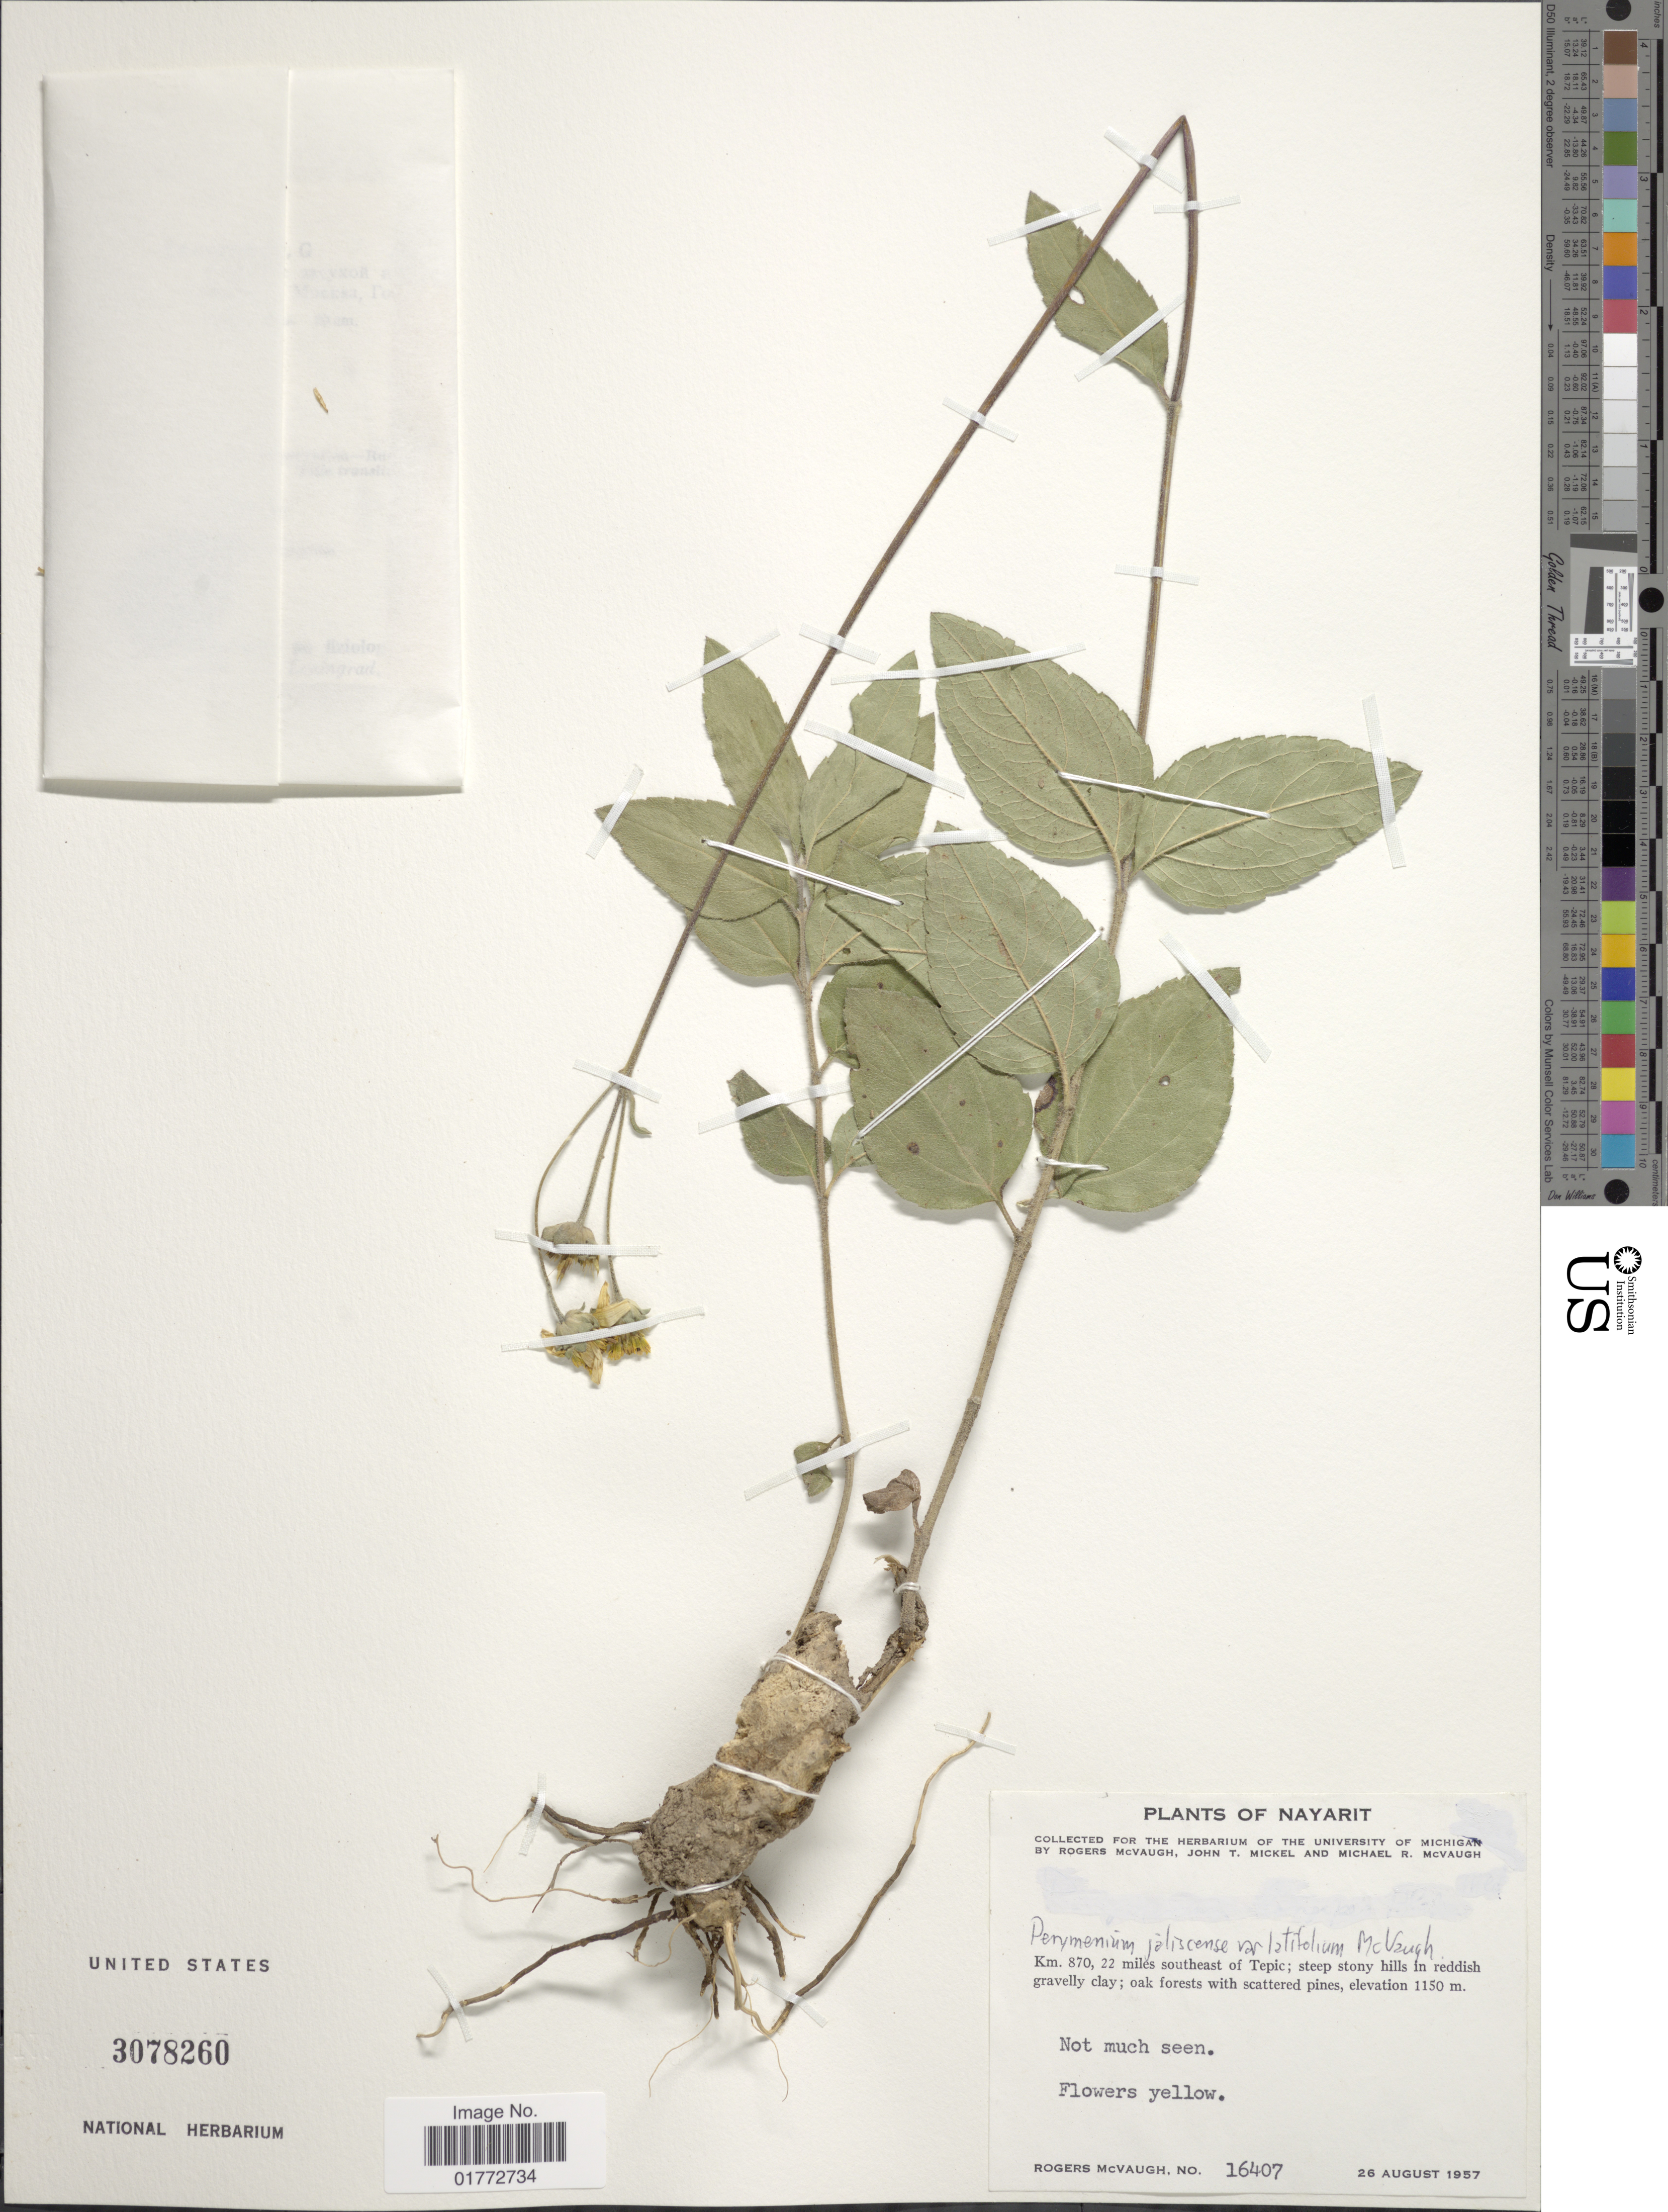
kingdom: Plantae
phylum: Tracheophyta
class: Magnoliopsida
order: Asterales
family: Asteraceae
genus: Perymenium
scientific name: Perymenium jaliscense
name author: B.L. Rob. & Greenm.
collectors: R. McVaugh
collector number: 16407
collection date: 1957-08-26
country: Mexico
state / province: Nayarit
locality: Km. 870, 22 miles southeast of Tepic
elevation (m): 1150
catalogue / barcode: US 3078260